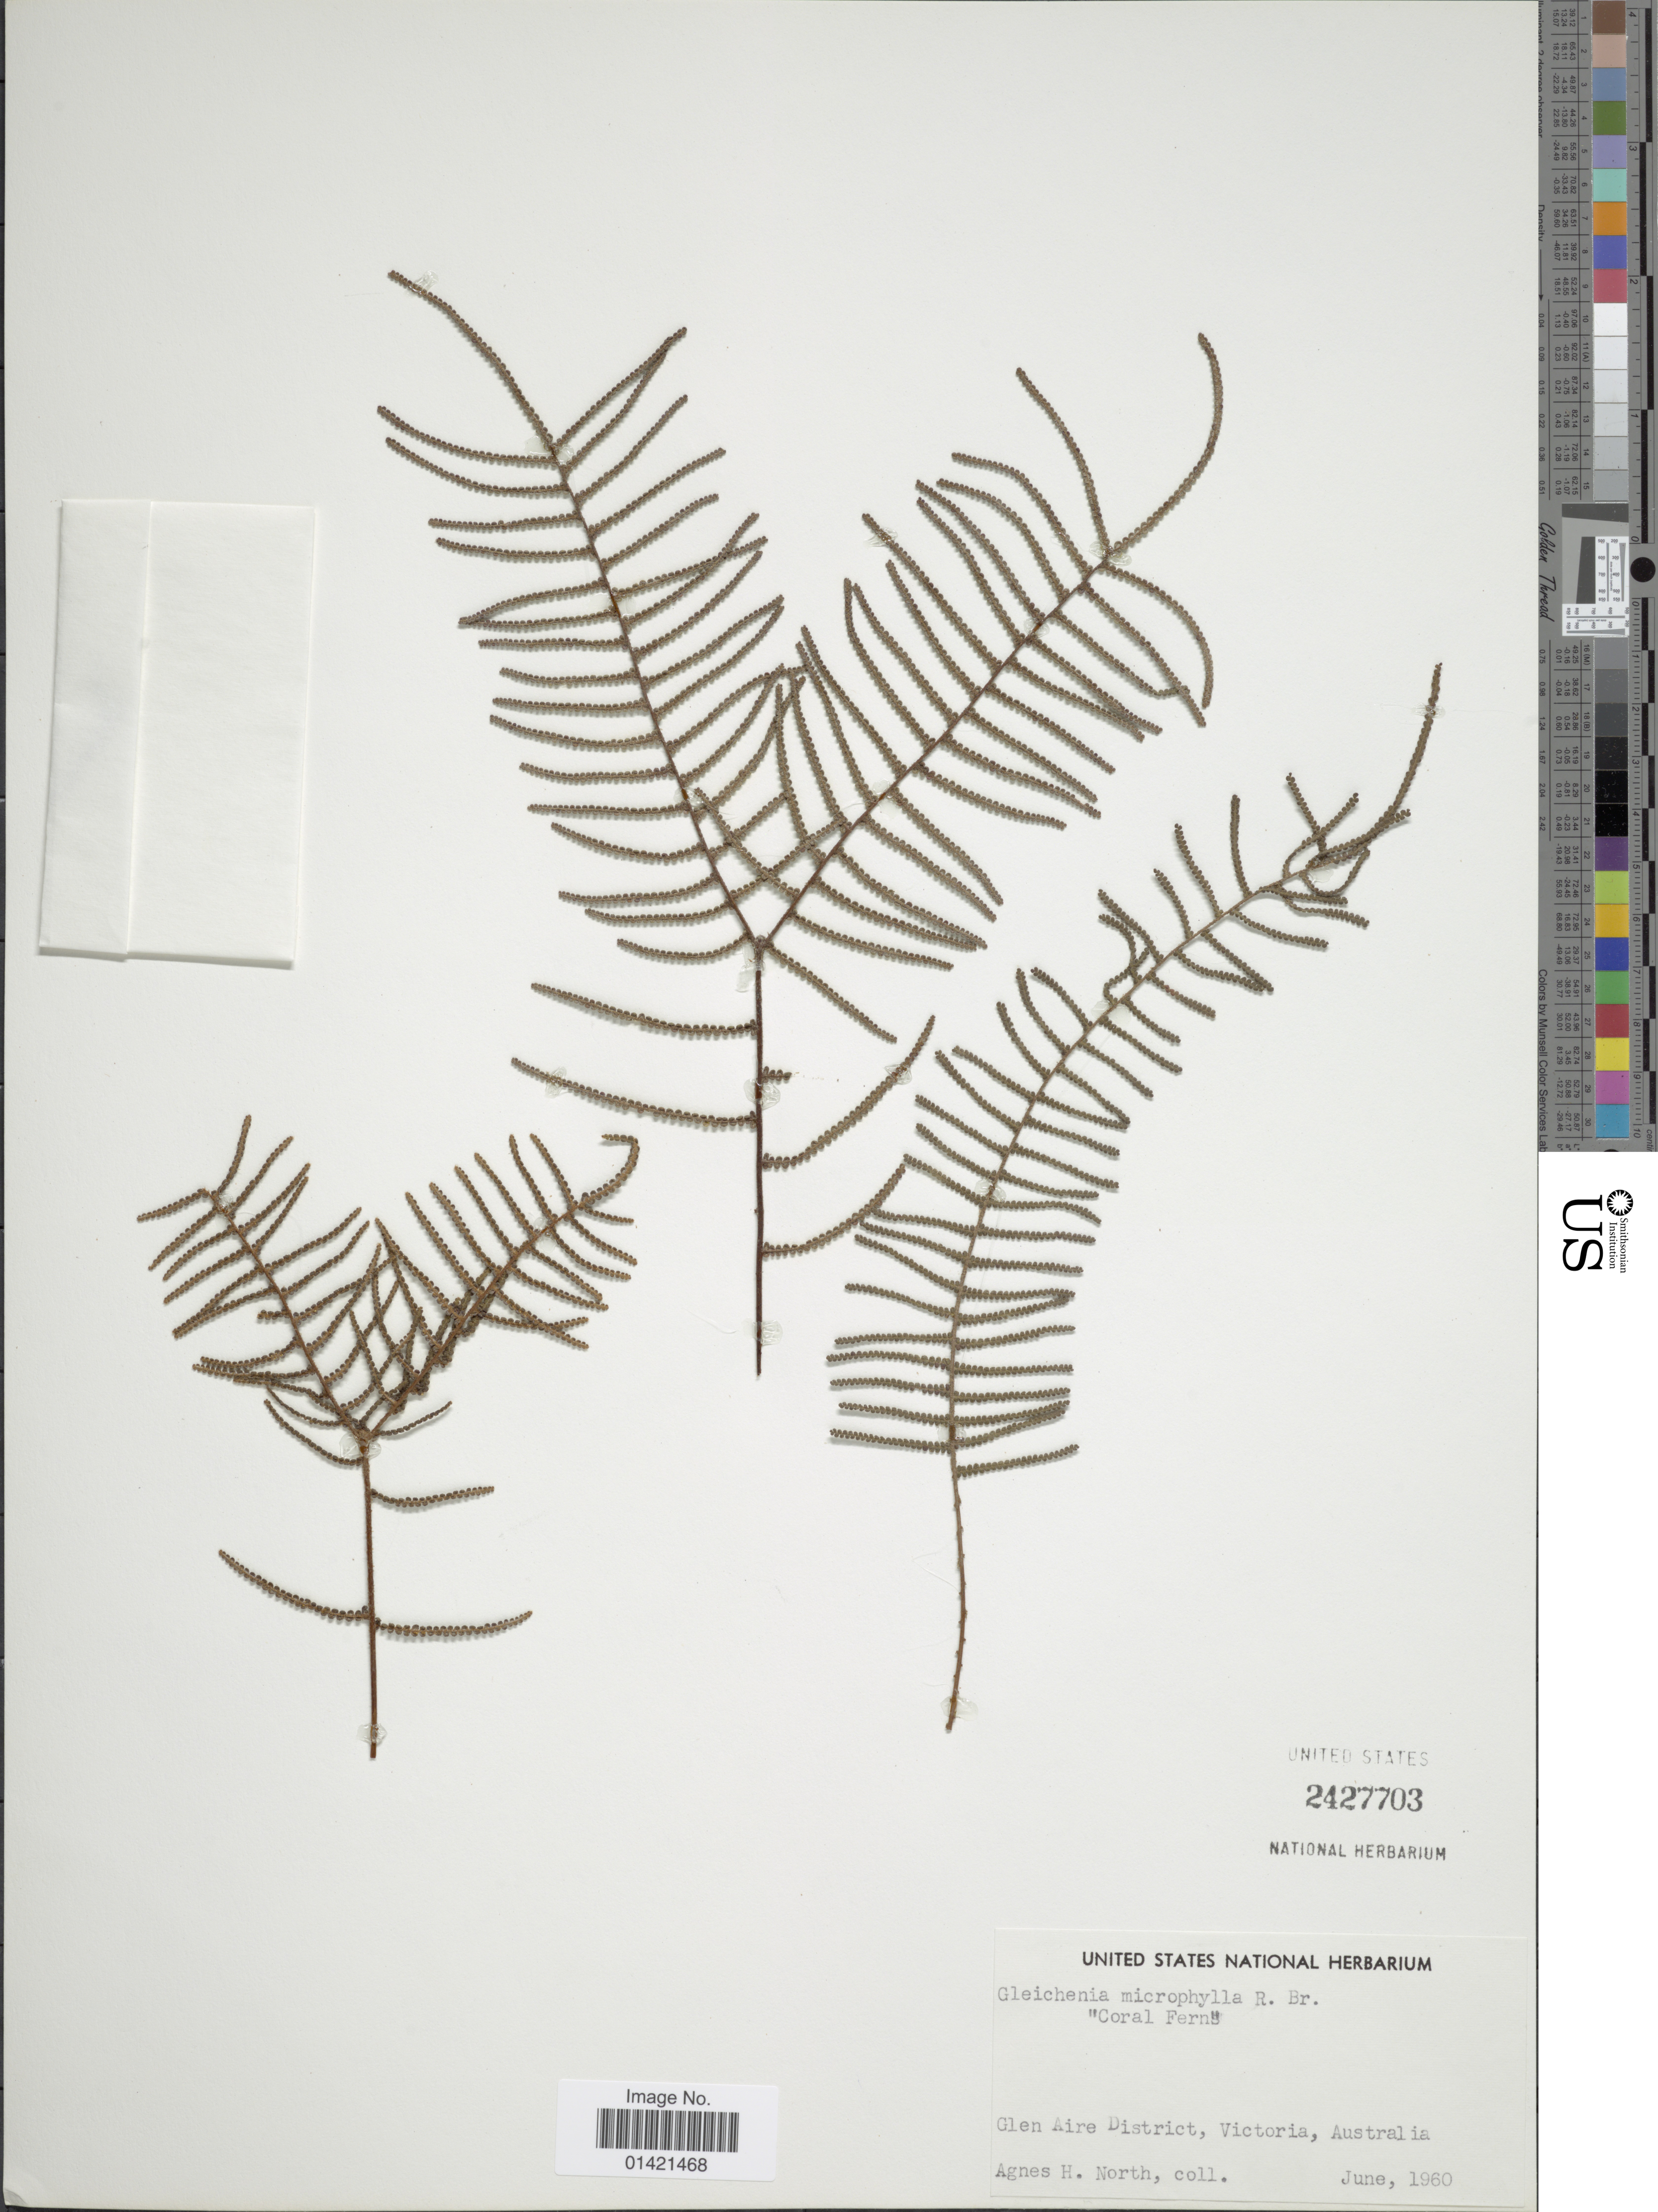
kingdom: Plantae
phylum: Tracheophyta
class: Polypodiopsida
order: Gleicheniales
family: Gleicheniaceae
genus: Gleichenia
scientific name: Gleichenia microphylla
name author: R. Br.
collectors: A. North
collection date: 1960-06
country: Australia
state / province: Victoria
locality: Gle Aire District, Victoria.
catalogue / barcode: US 2427703